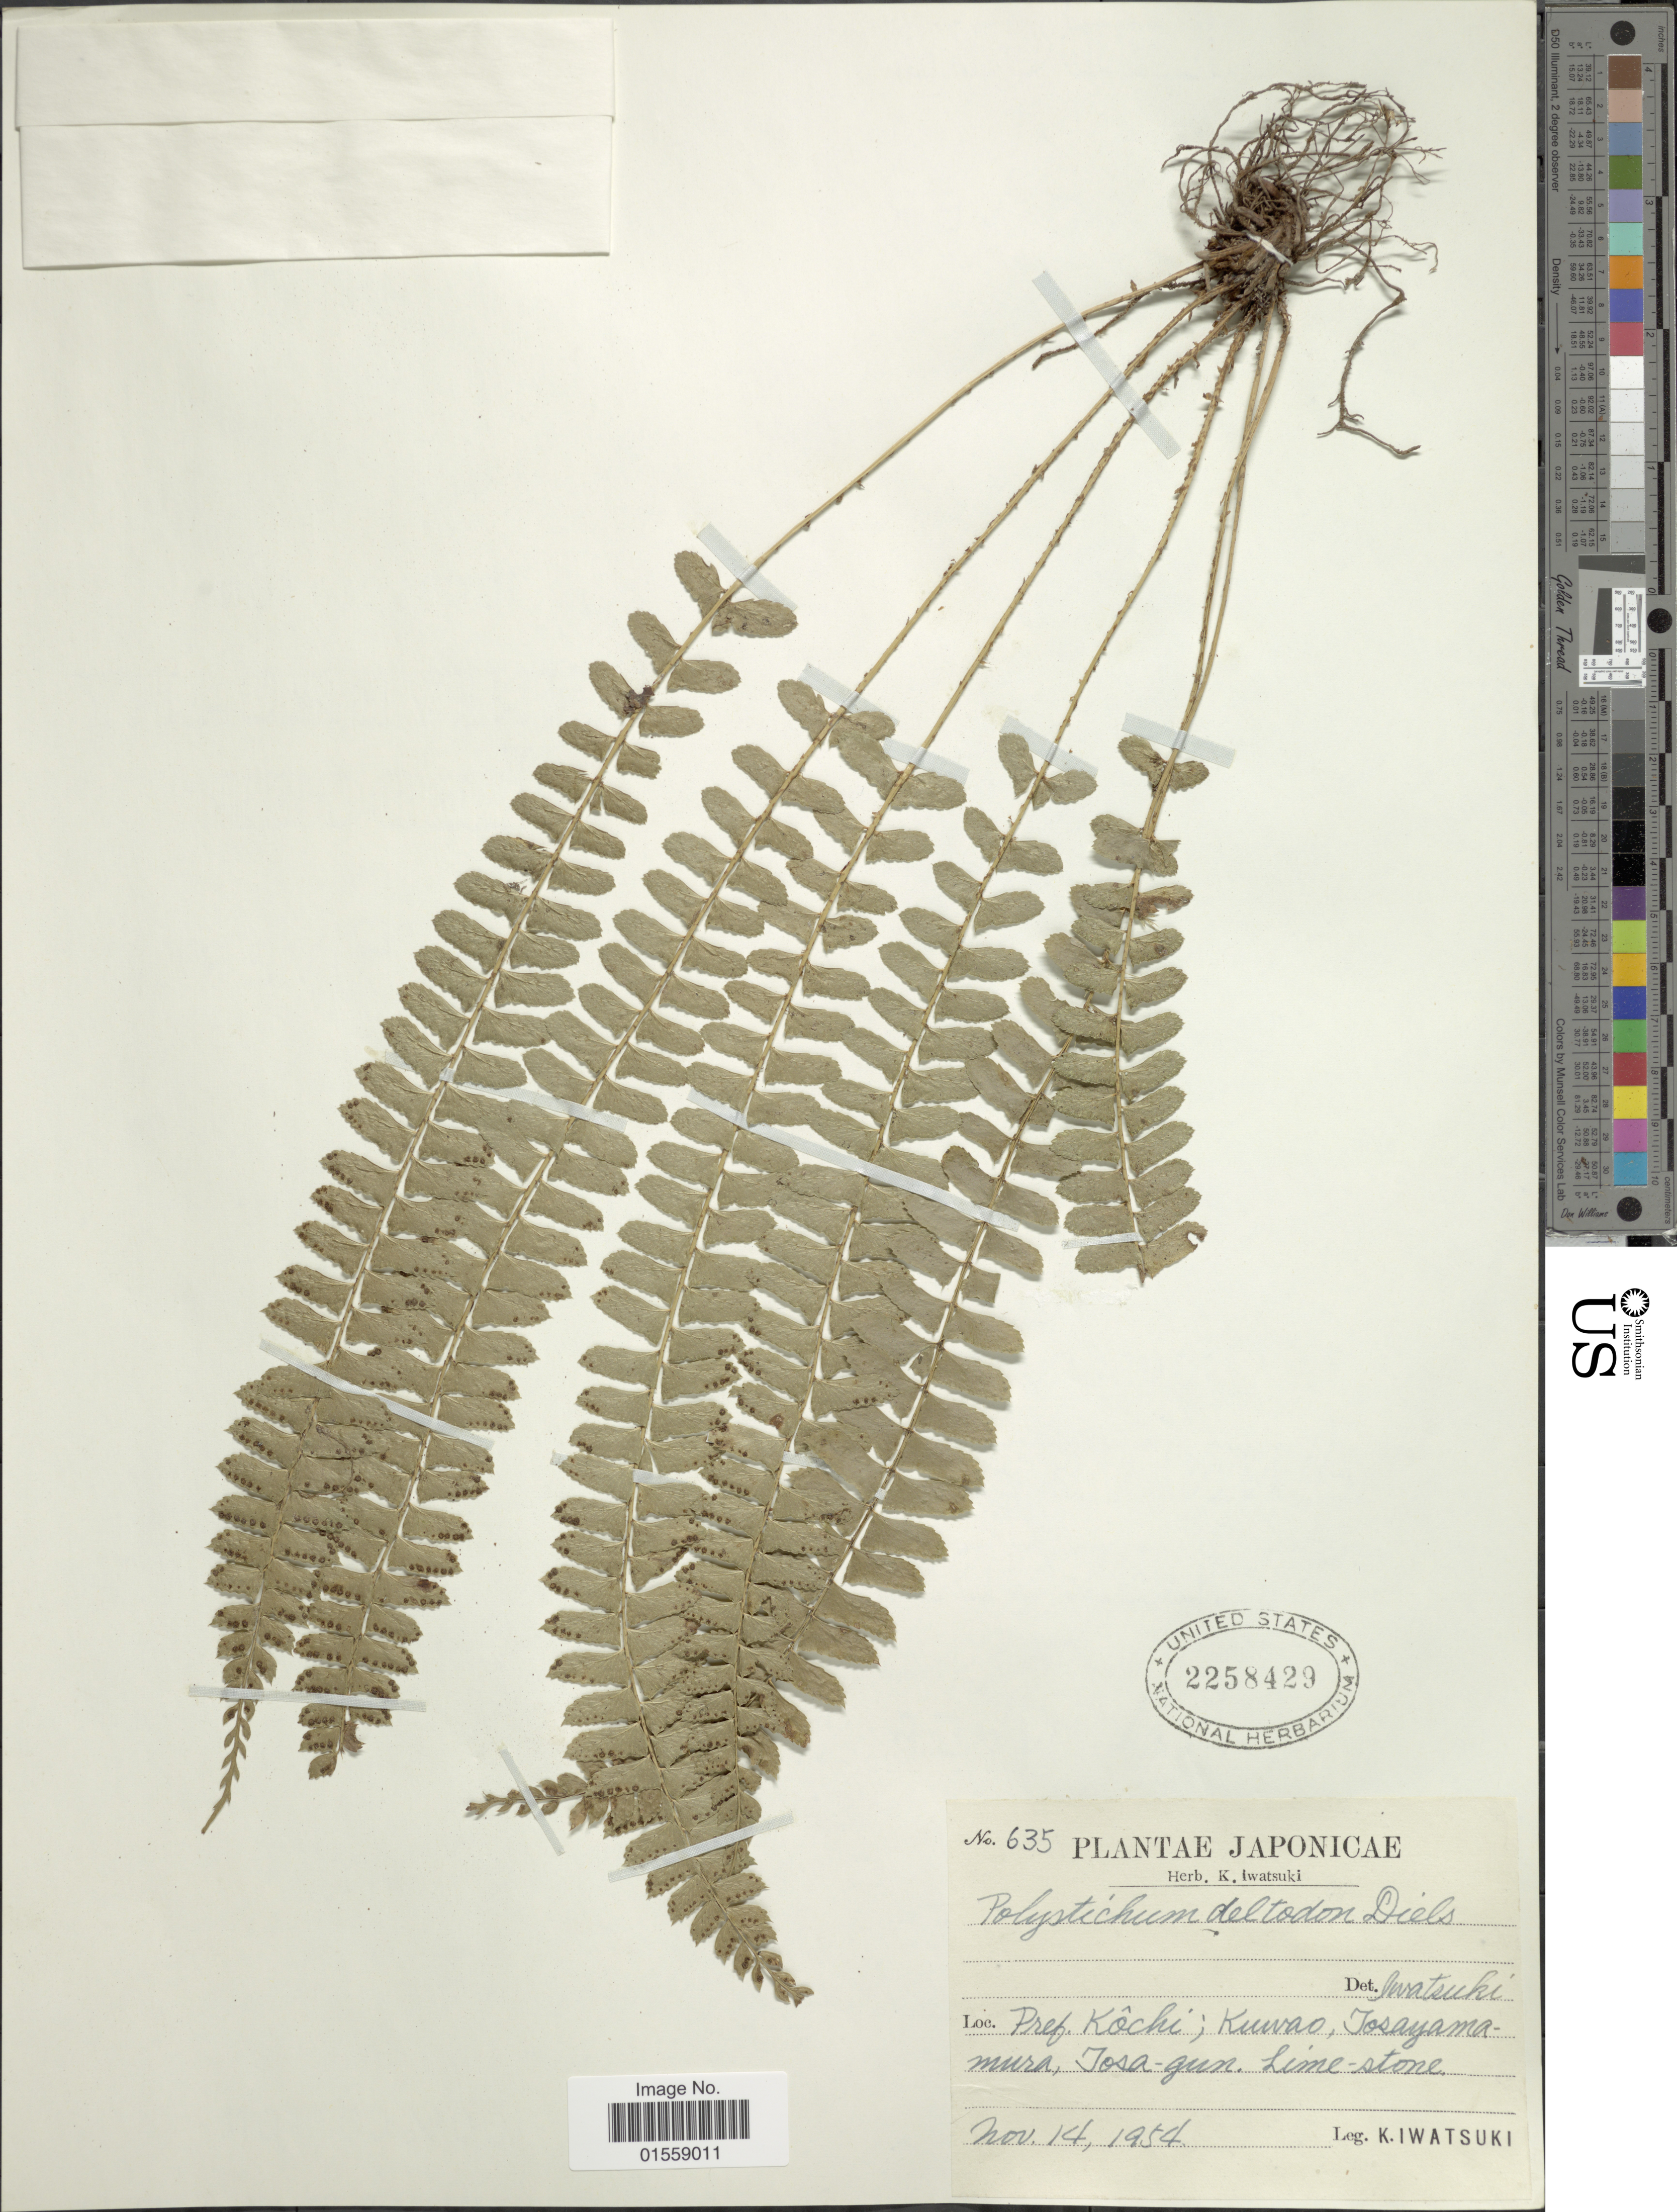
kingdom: Plantae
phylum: Tracheophyta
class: Polypodiopsida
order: Polypodiales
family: Dryopteridaceae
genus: Polystichum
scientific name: Polystichum deltodon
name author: (Baker) Diels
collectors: K. Iwatsuki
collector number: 635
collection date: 1954-11-14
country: Japan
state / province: Koti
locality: Pref. Kochi; Kuwao, Tosayama-mura, Tosa-gun.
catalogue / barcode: US 2258429